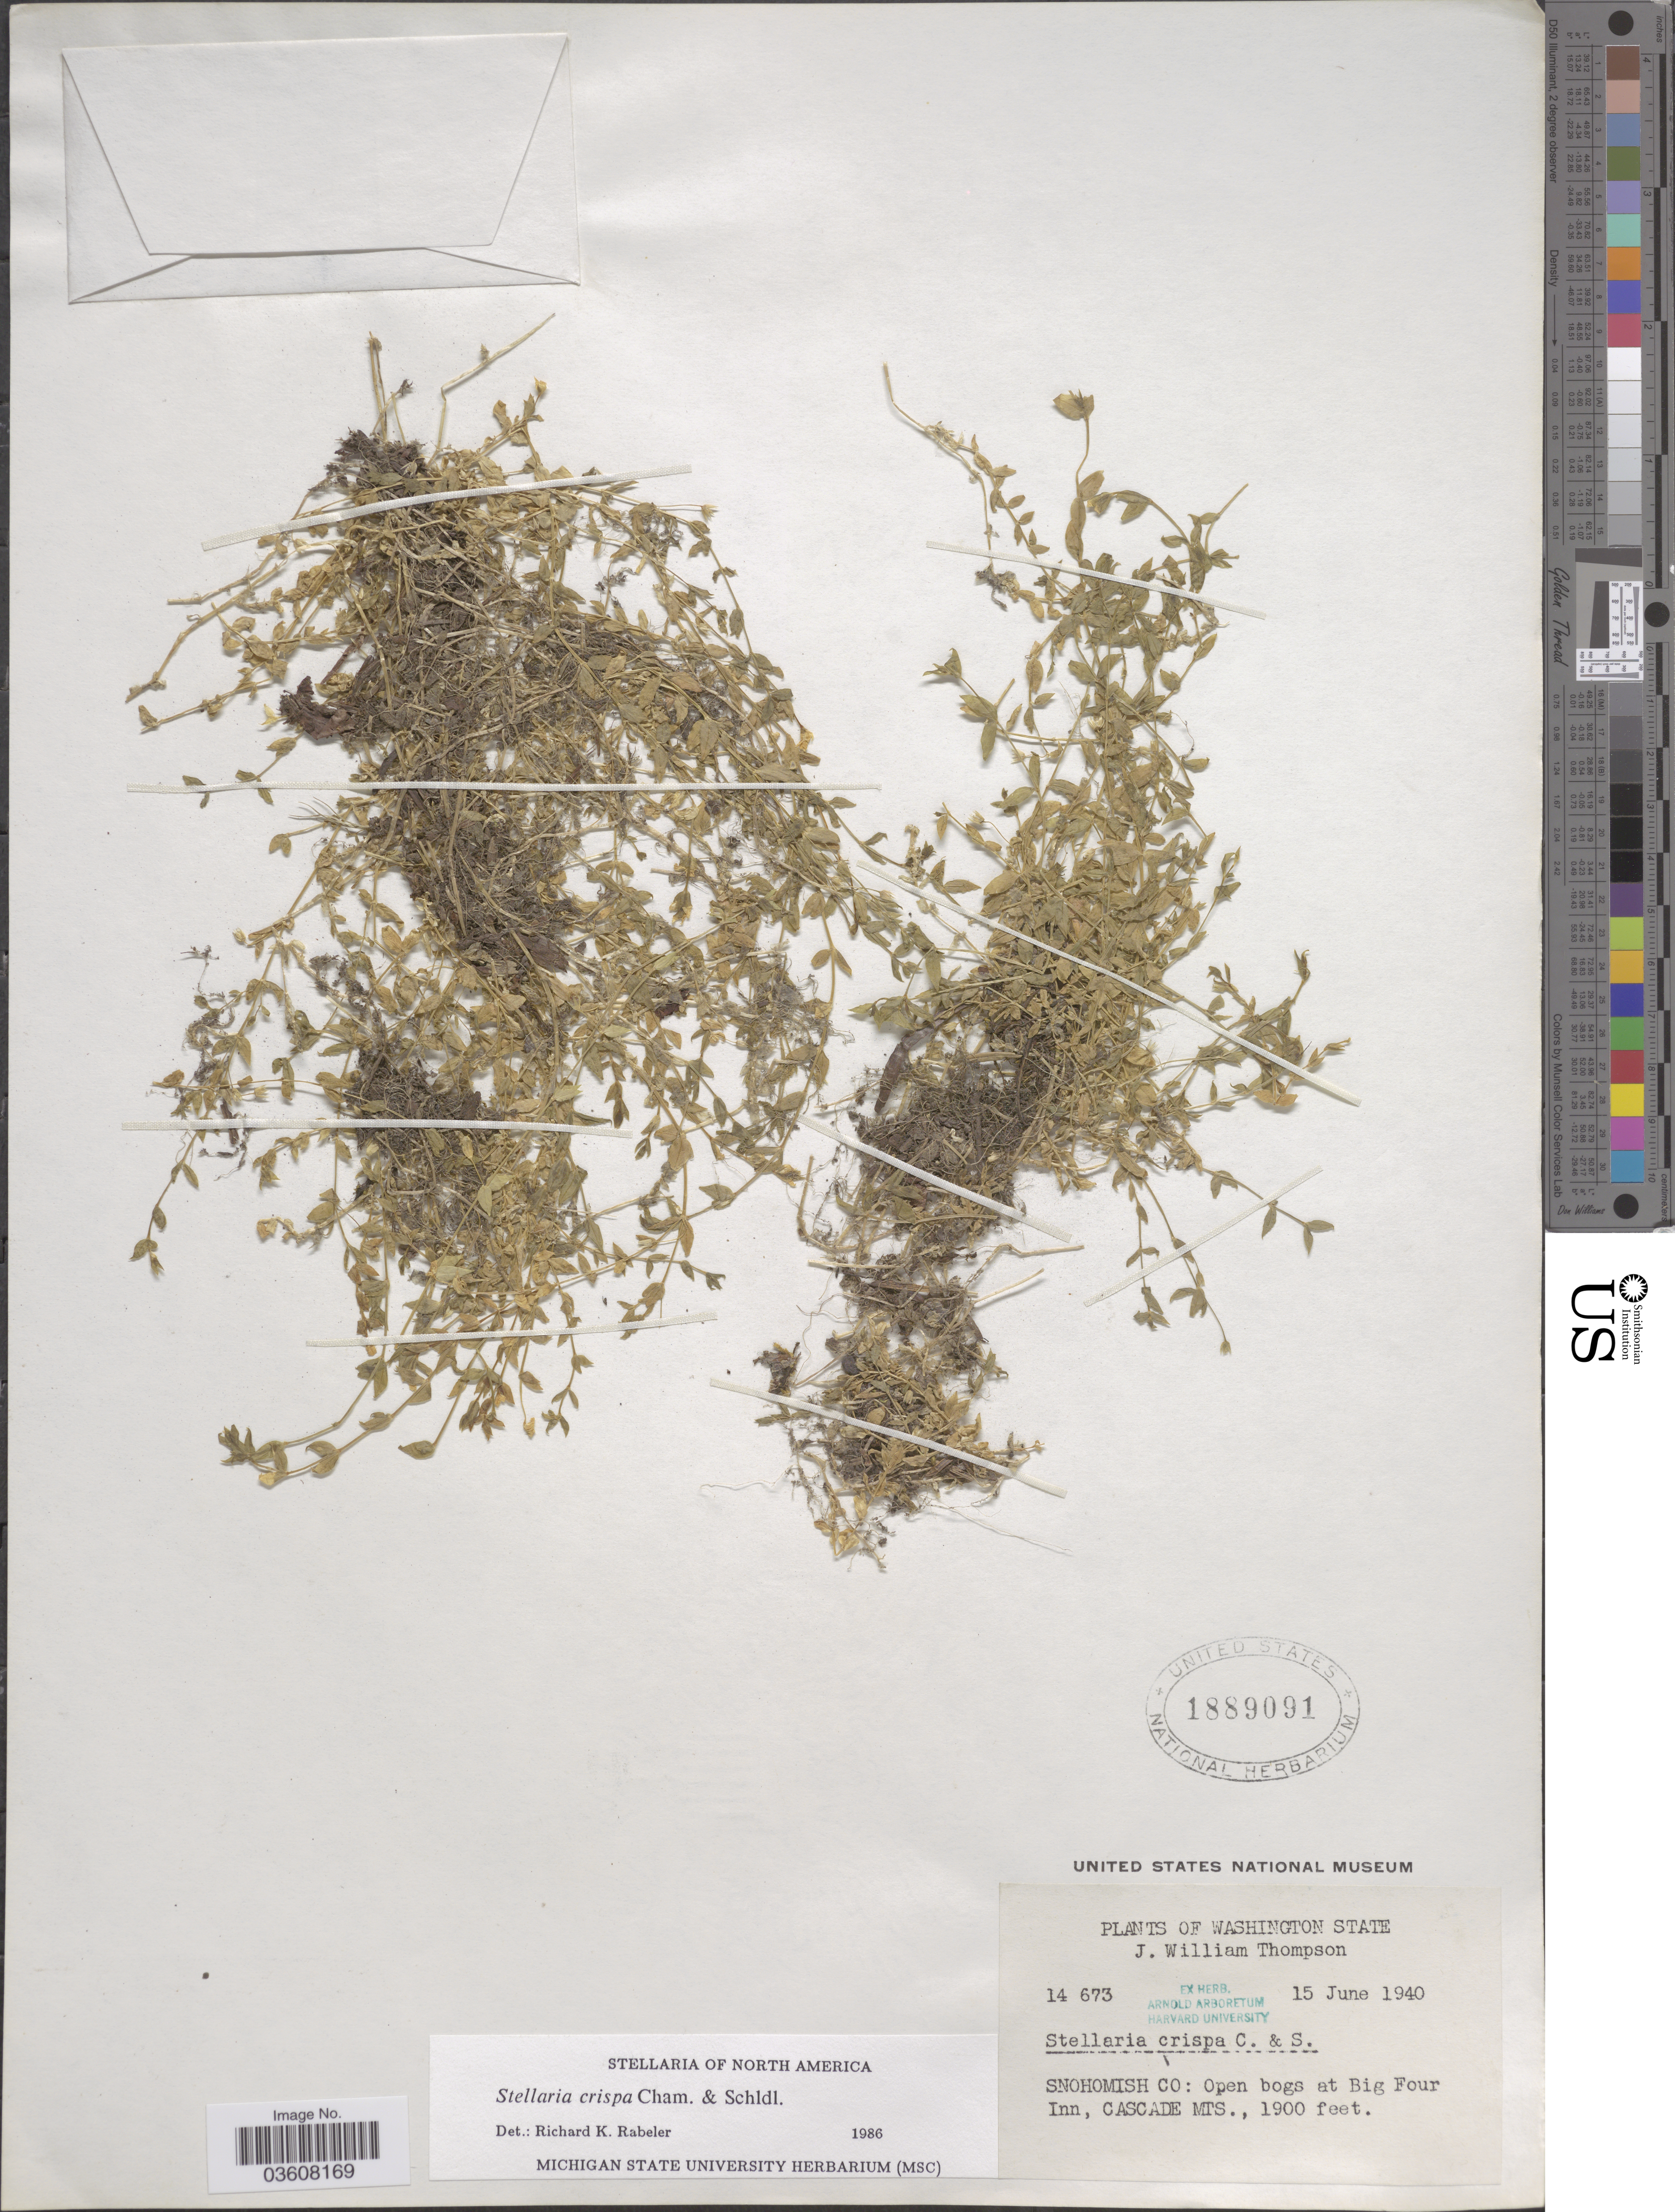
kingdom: Plantae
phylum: Tracheophyta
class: Magnoliopsida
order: Caryophyllales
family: Caryophyllaceae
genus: Stellaria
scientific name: Stellaria crispa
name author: Cham. & Schltdl.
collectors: J. W. Thompson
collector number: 14673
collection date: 1940-06-15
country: United States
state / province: Washington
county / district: Snohomish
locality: Snohomish Co: Open bogs at Big Four Inn, Cascade Mts.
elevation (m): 579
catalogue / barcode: US 1889091